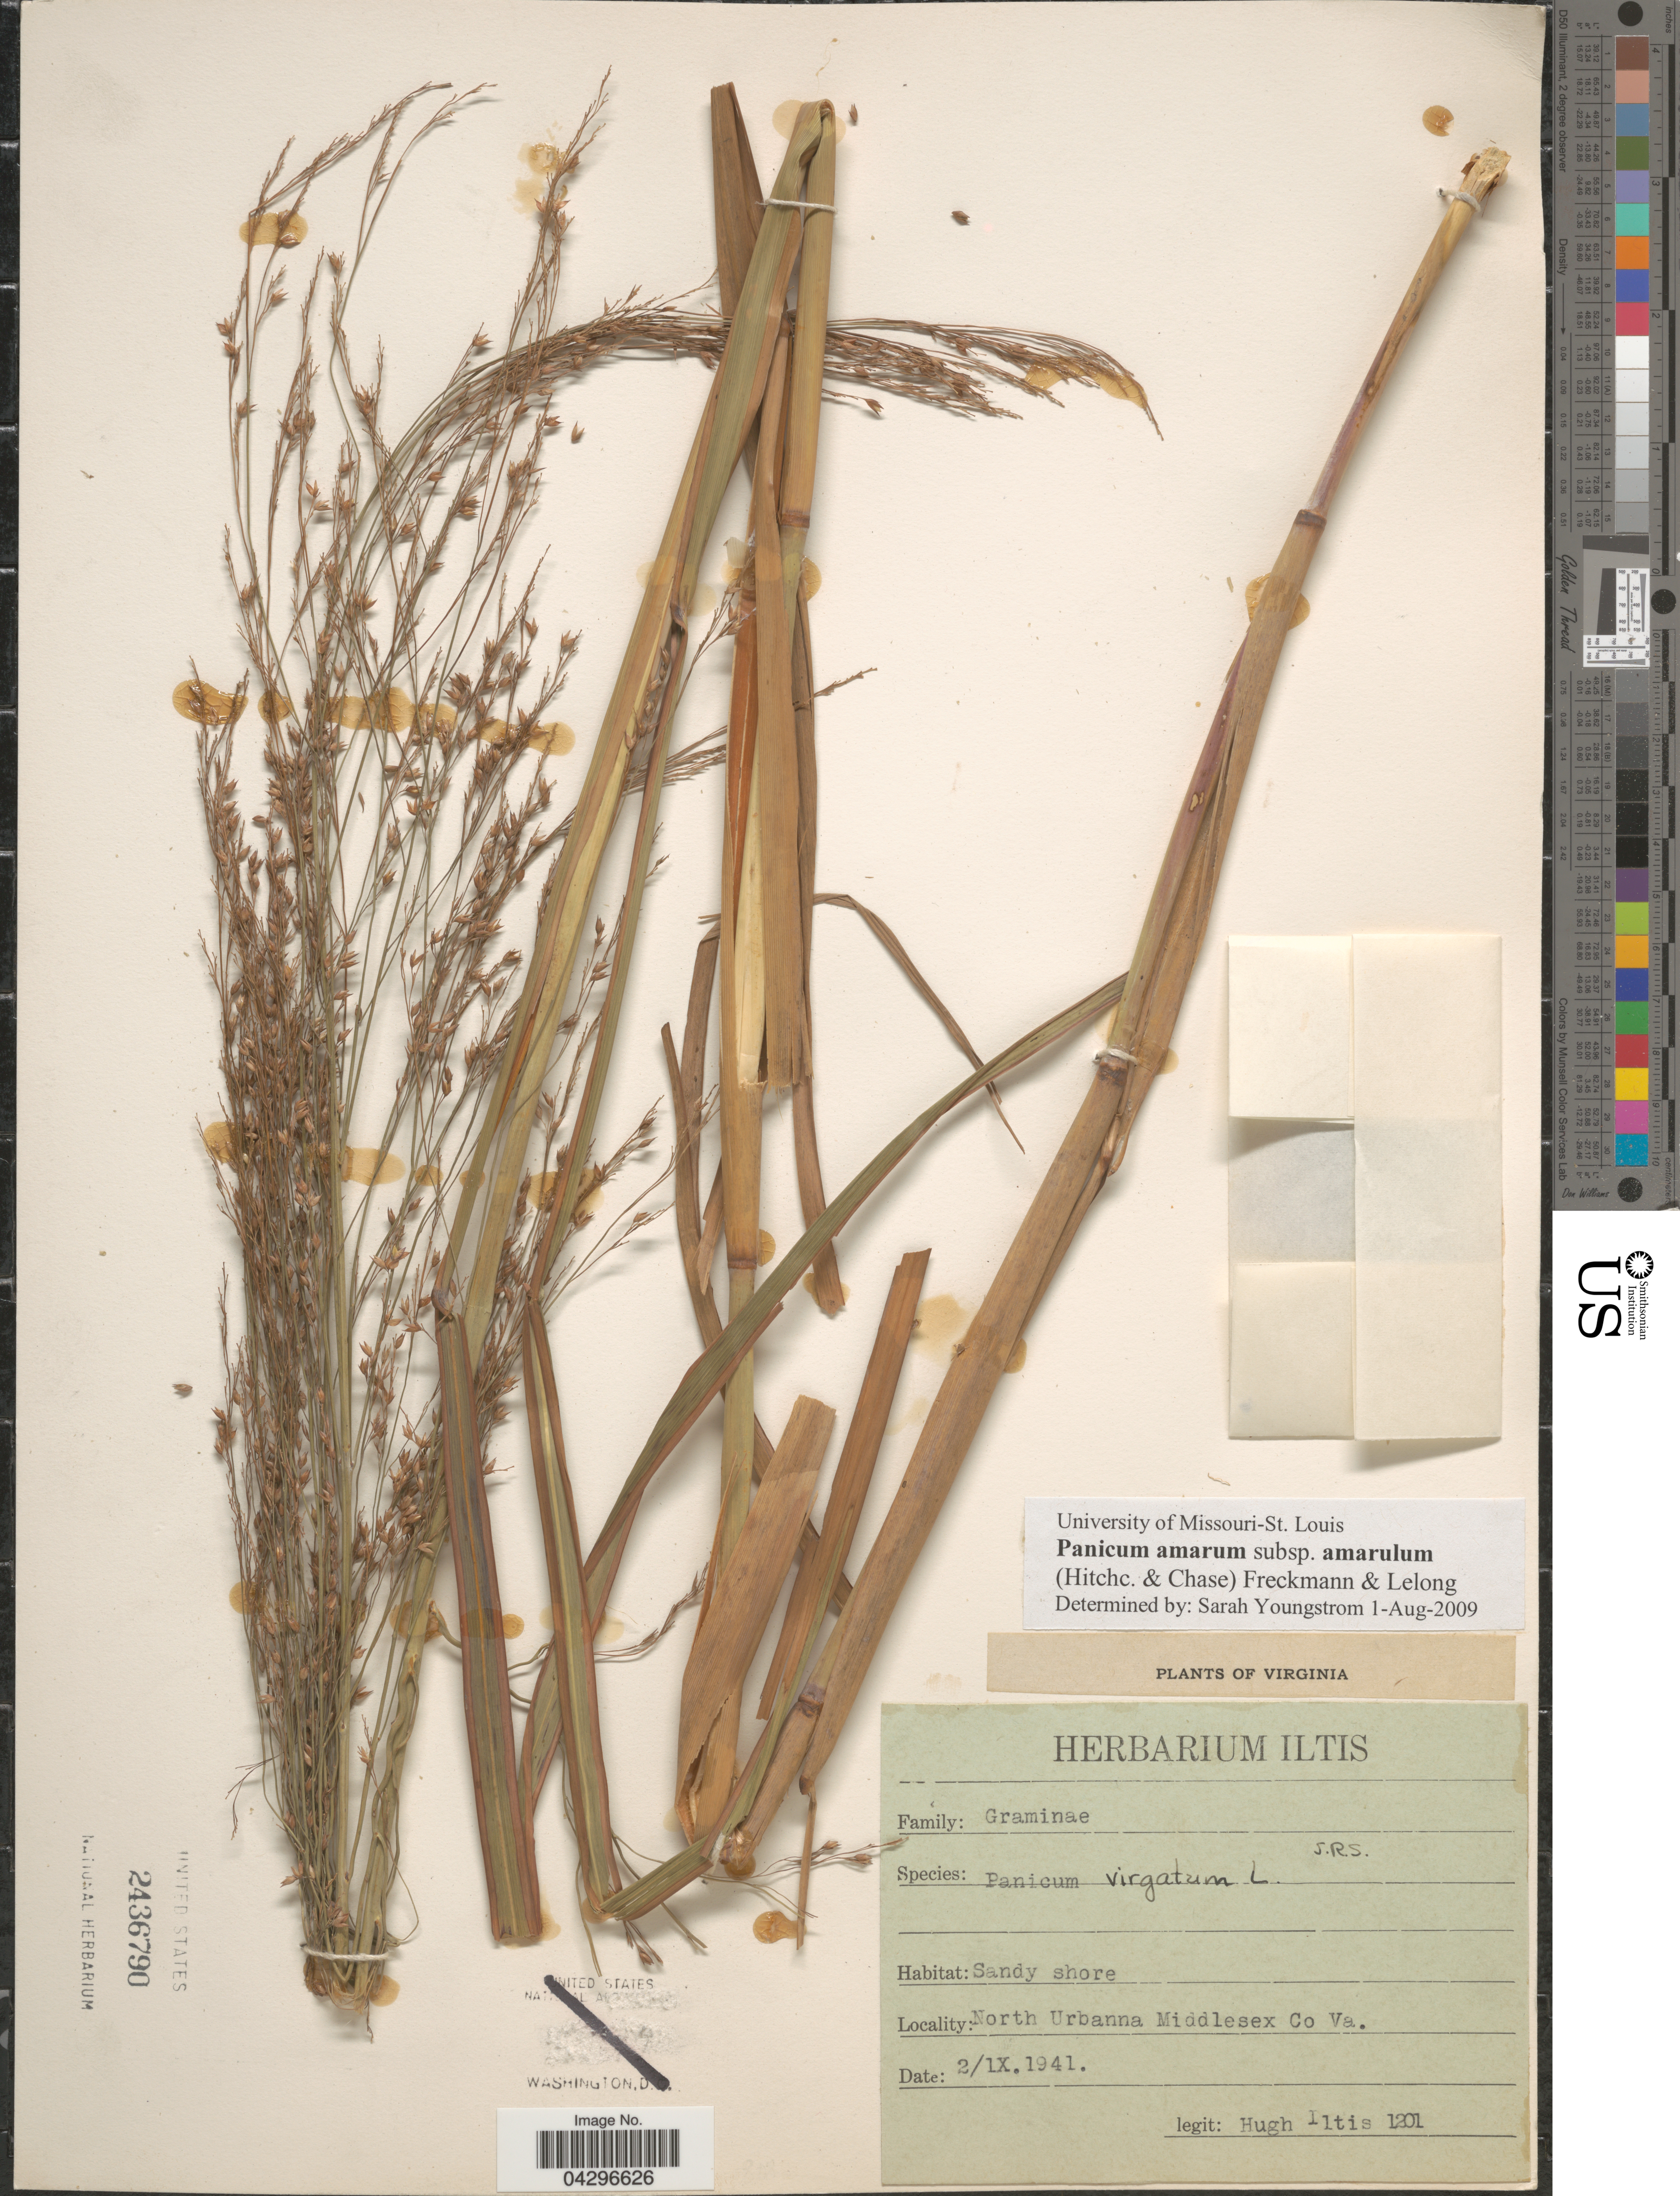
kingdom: Plantae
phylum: Tracheophyta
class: Liliopsida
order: Poales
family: Poaceae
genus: Panicum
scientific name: Panicum virgatum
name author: L.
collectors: H. H. Iltis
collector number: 1201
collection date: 1941-09-02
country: United States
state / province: Virginia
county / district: Middlesex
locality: Sandy shore. North Urbanna Middlesex Co.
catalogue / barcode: US 2436790